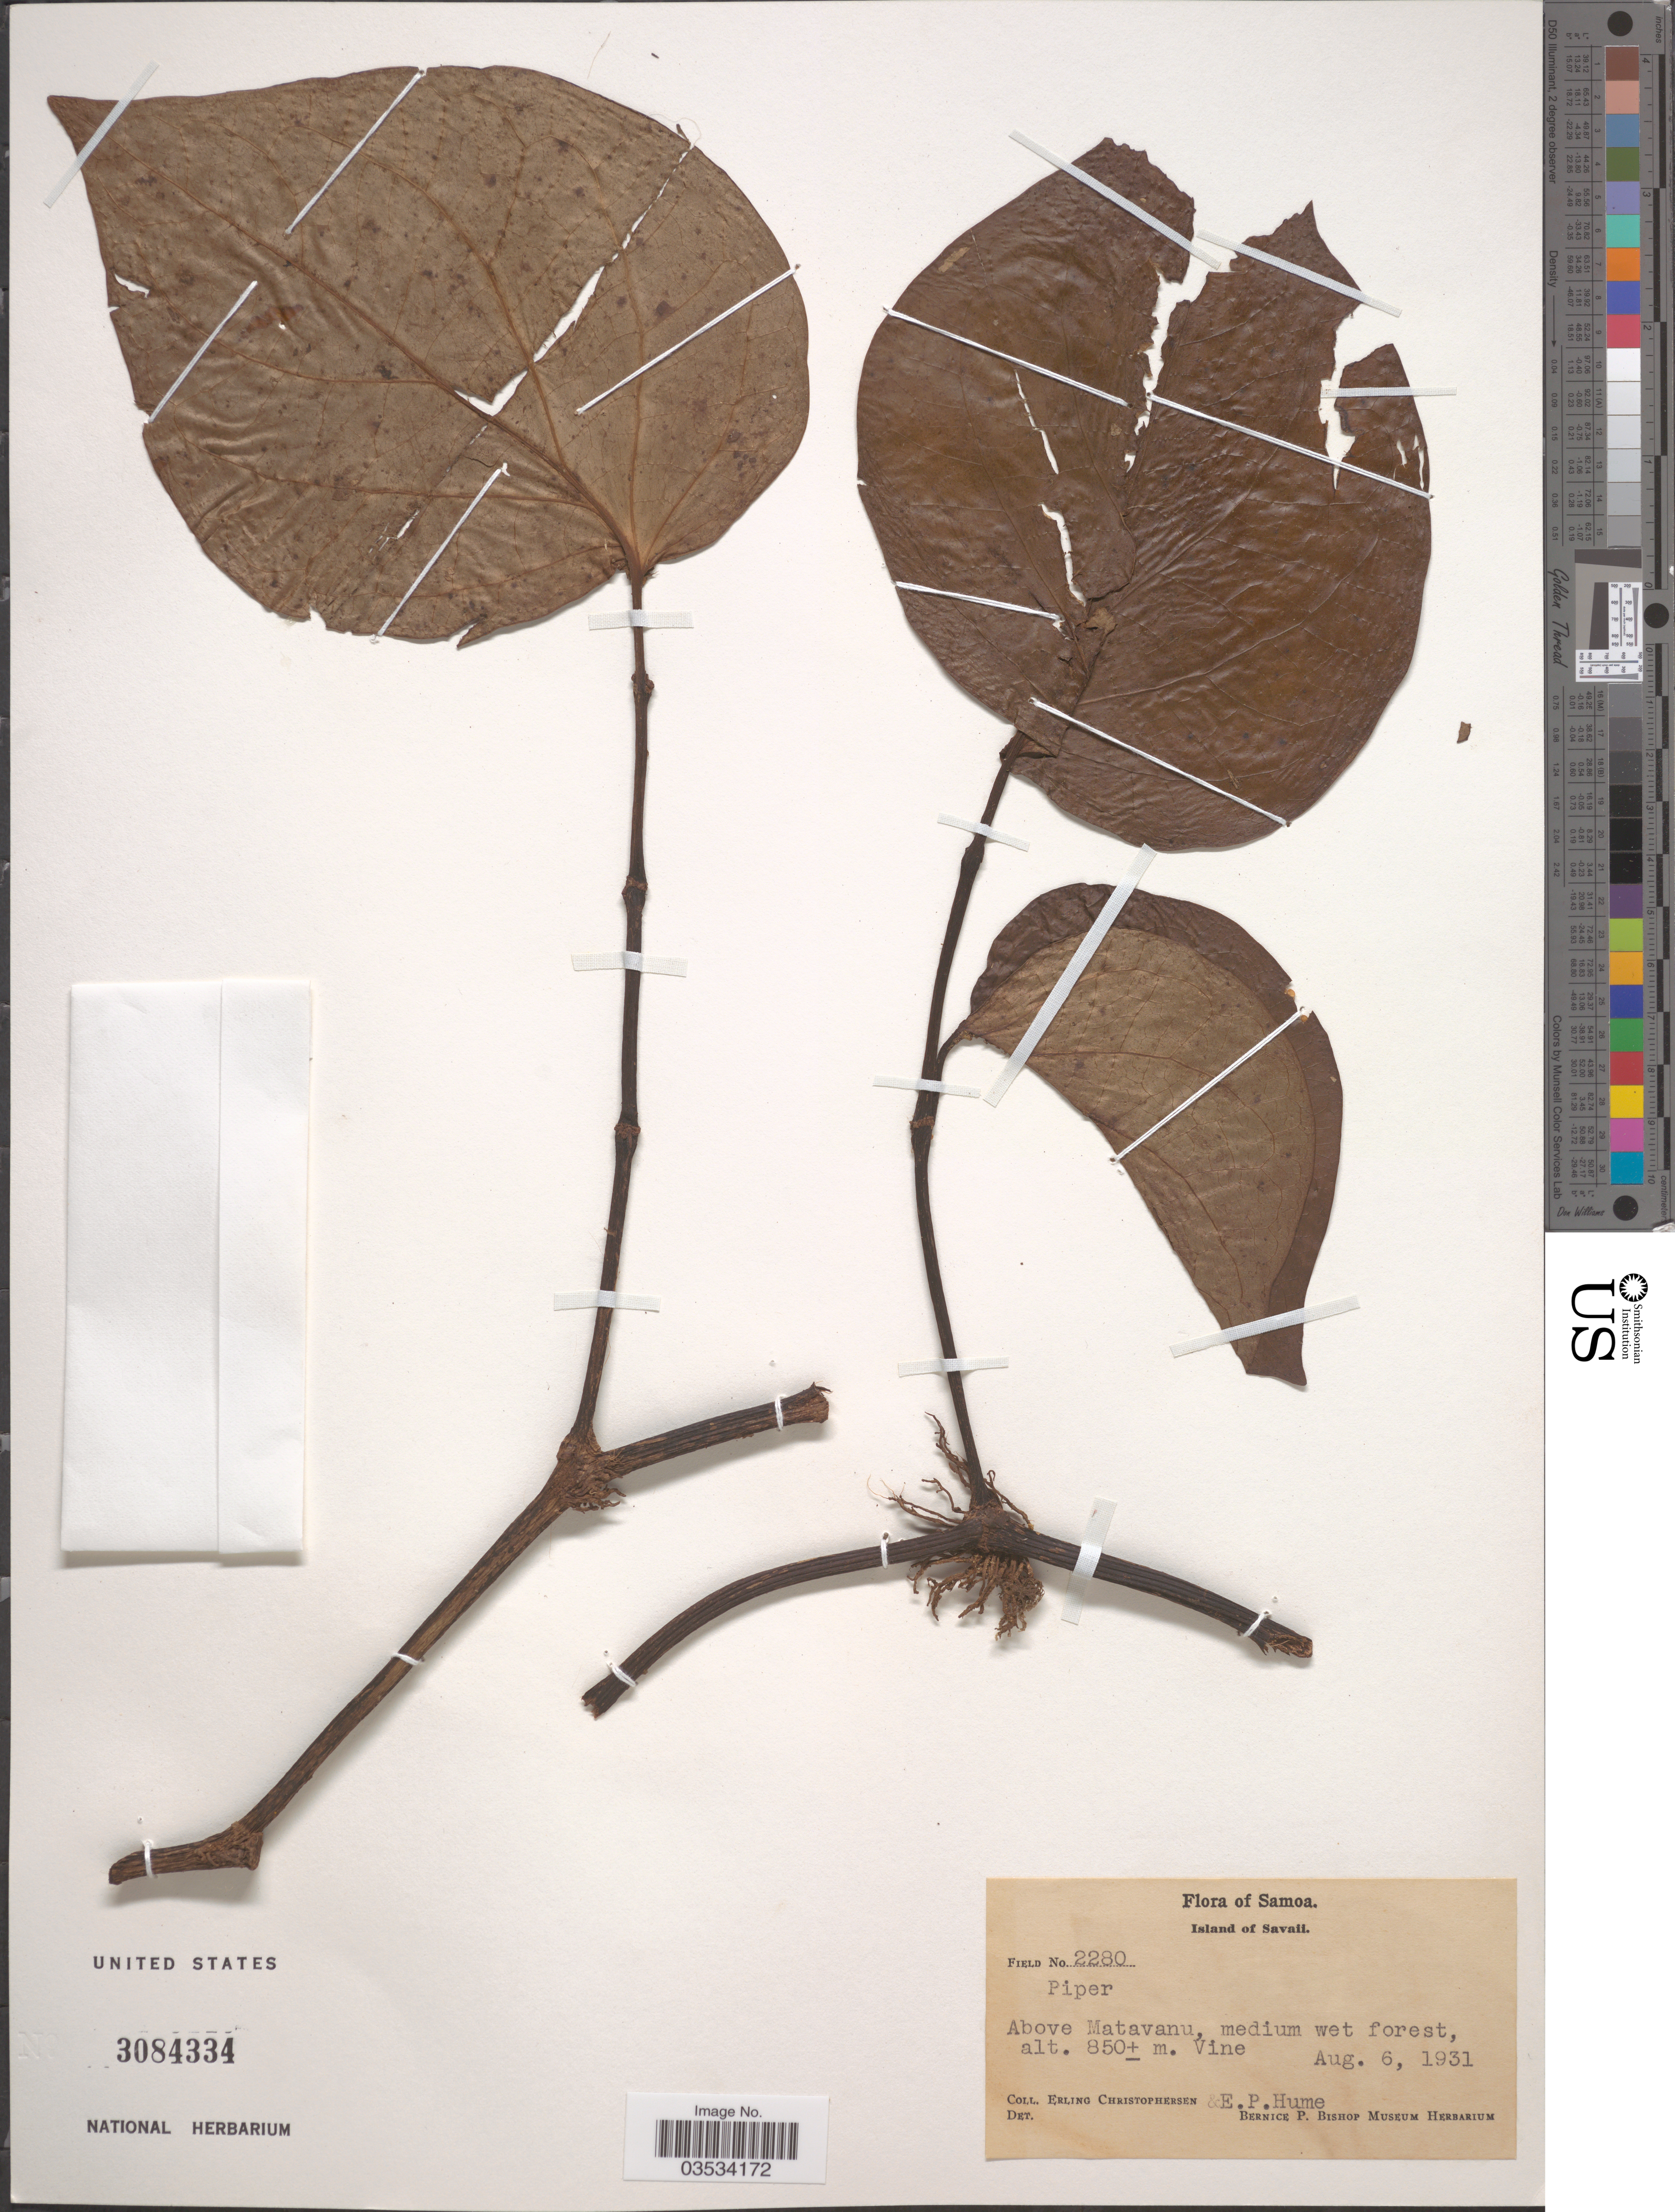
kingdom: Plantae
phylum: Tracheophyta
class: Magnoliopsida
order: Piperales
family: Piperaceae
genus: Piper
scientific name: Piper sp.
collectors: E. Christophersen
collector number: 2280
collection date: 1931-08-06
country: Samoa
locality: Samoa. Island of Savaii. Above Matavanu.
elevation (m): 850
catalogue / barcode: US 3084334